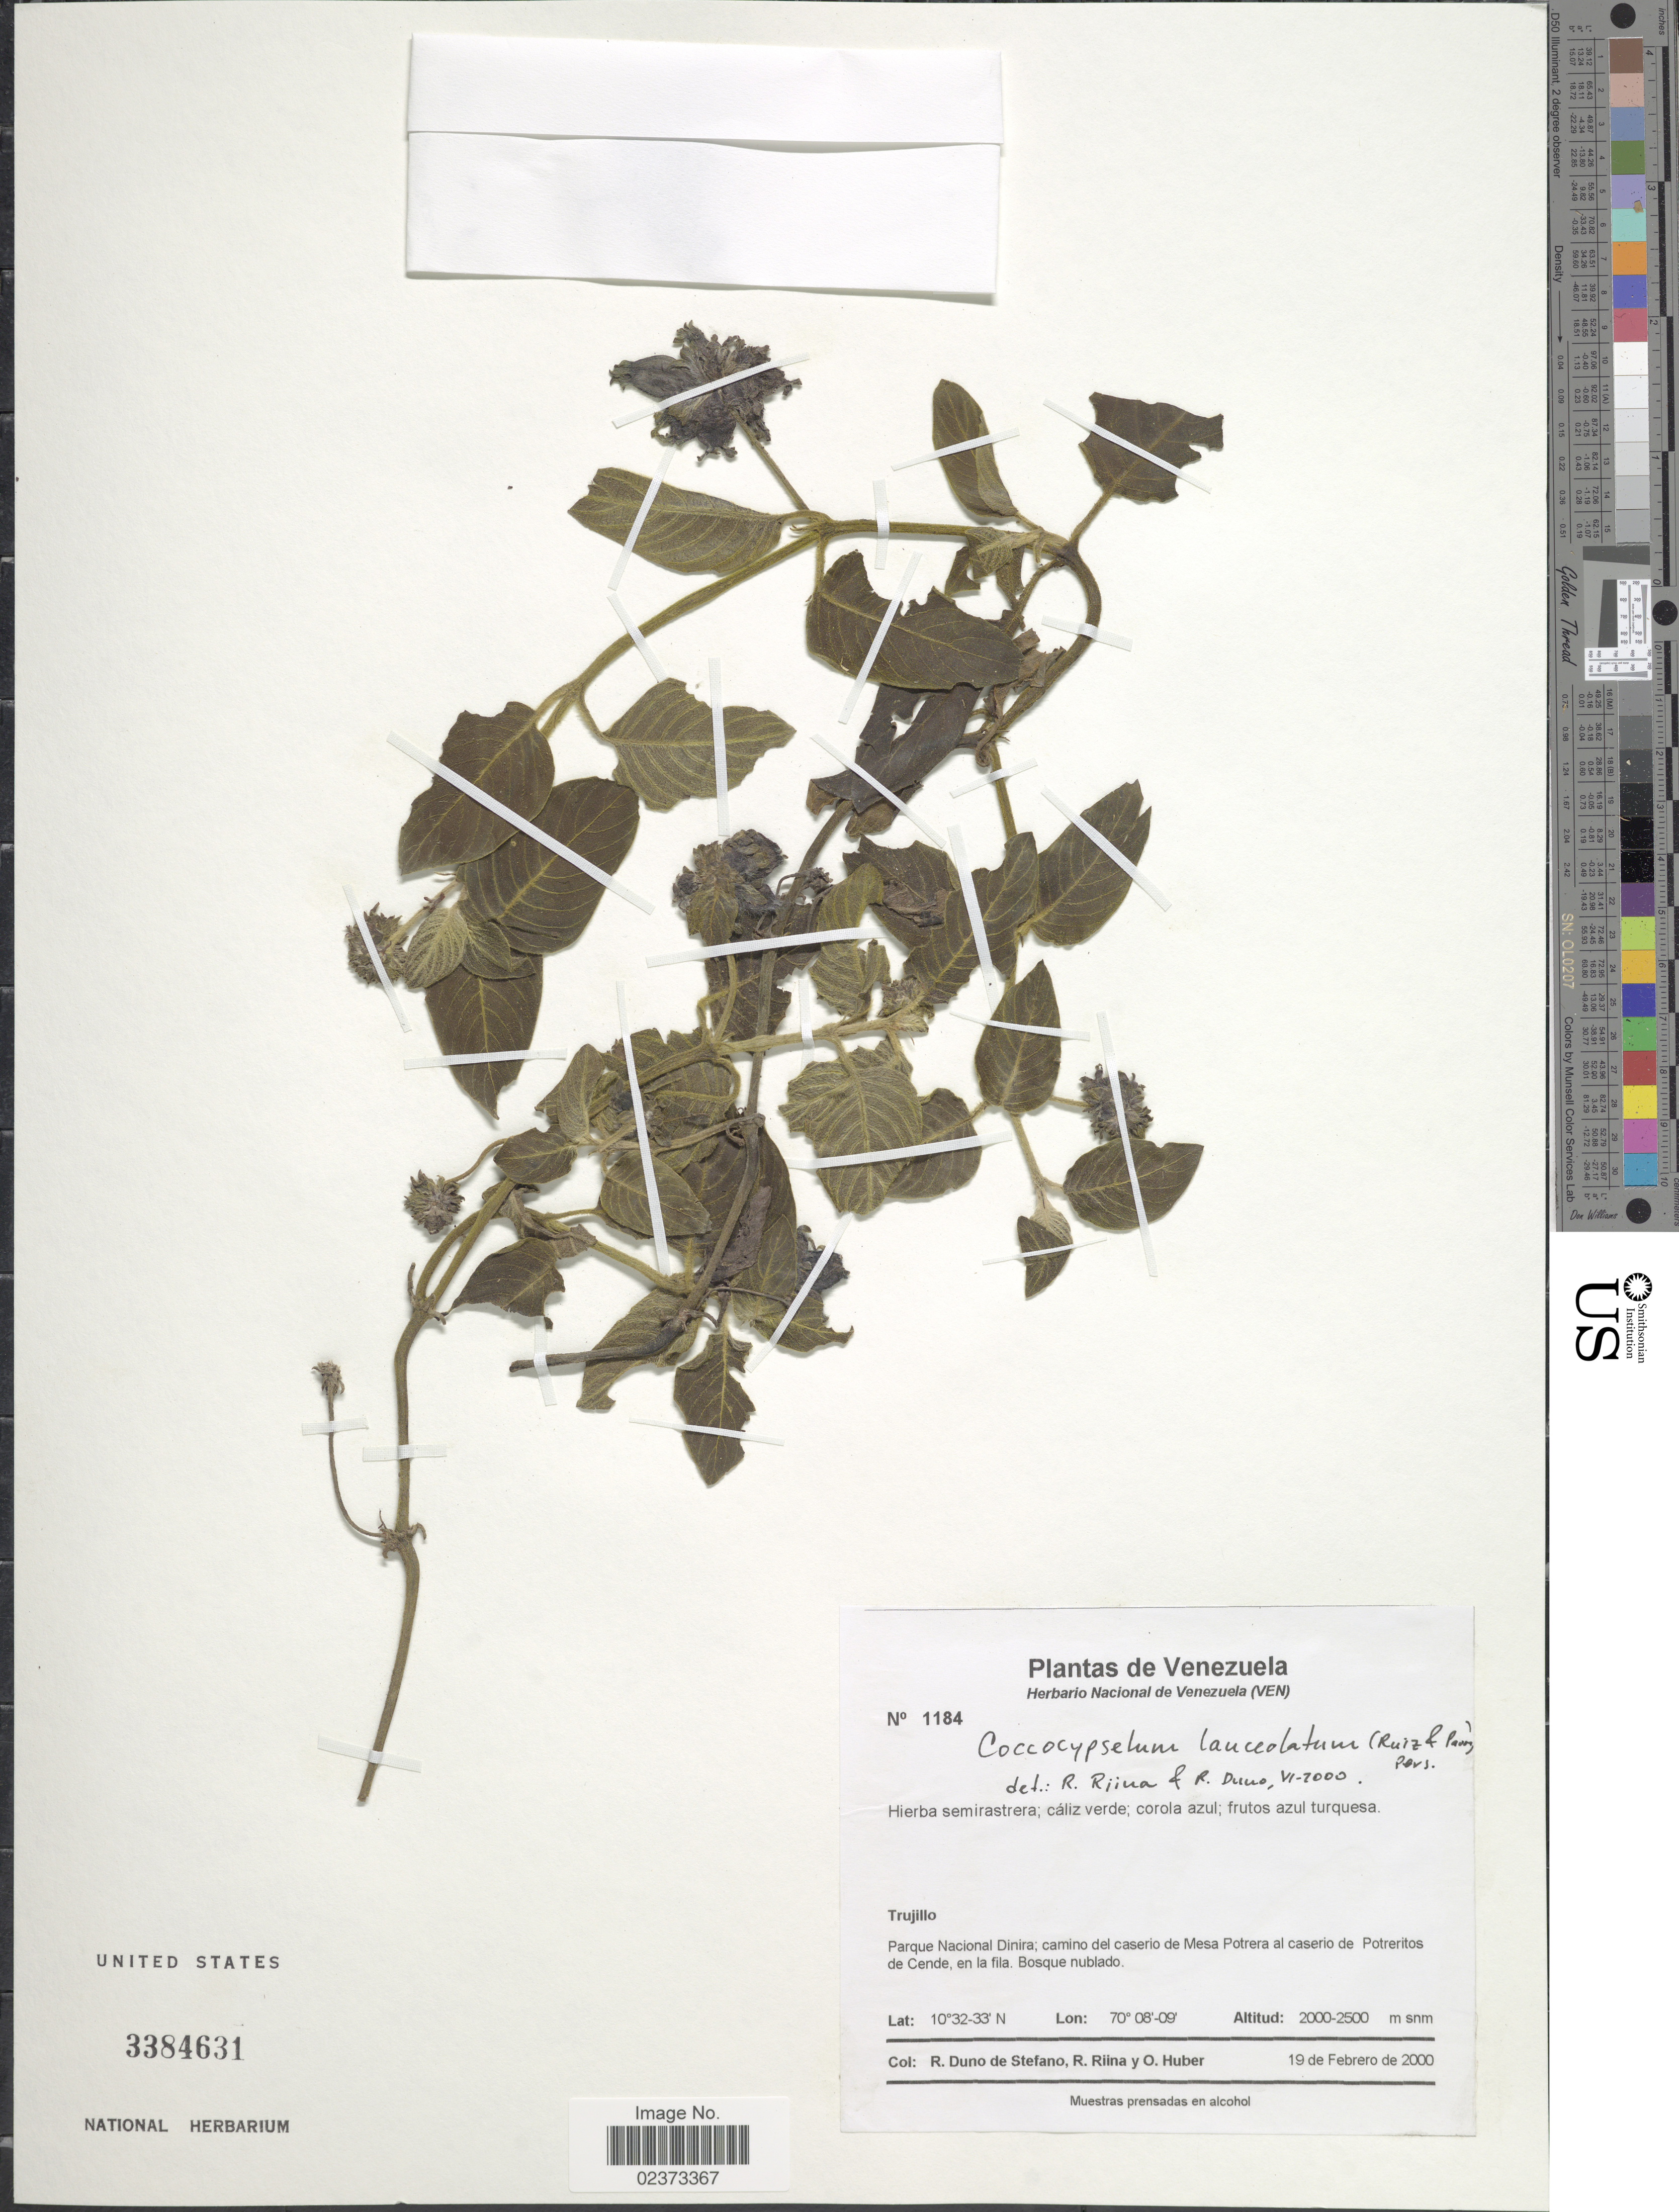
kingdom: Plantae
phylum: Tracheophyta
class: Magnoliopsida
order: Gentianales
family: Rubiaceae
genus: Coccocypselum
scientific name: Coccocypselum lanceolatum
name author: (Ruiz & Pav.) Pers.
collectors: R. Duno de Stefano, R. Riina & O. Huber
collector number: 1184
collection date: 2000-02-19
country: Venezuela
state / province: Trujillo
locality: Parque Nacional Dinira; camino del casero de Mesa Potrera al caserio de Potreritos de Cende, en la fila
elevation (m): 2000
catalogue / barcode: US 3384631